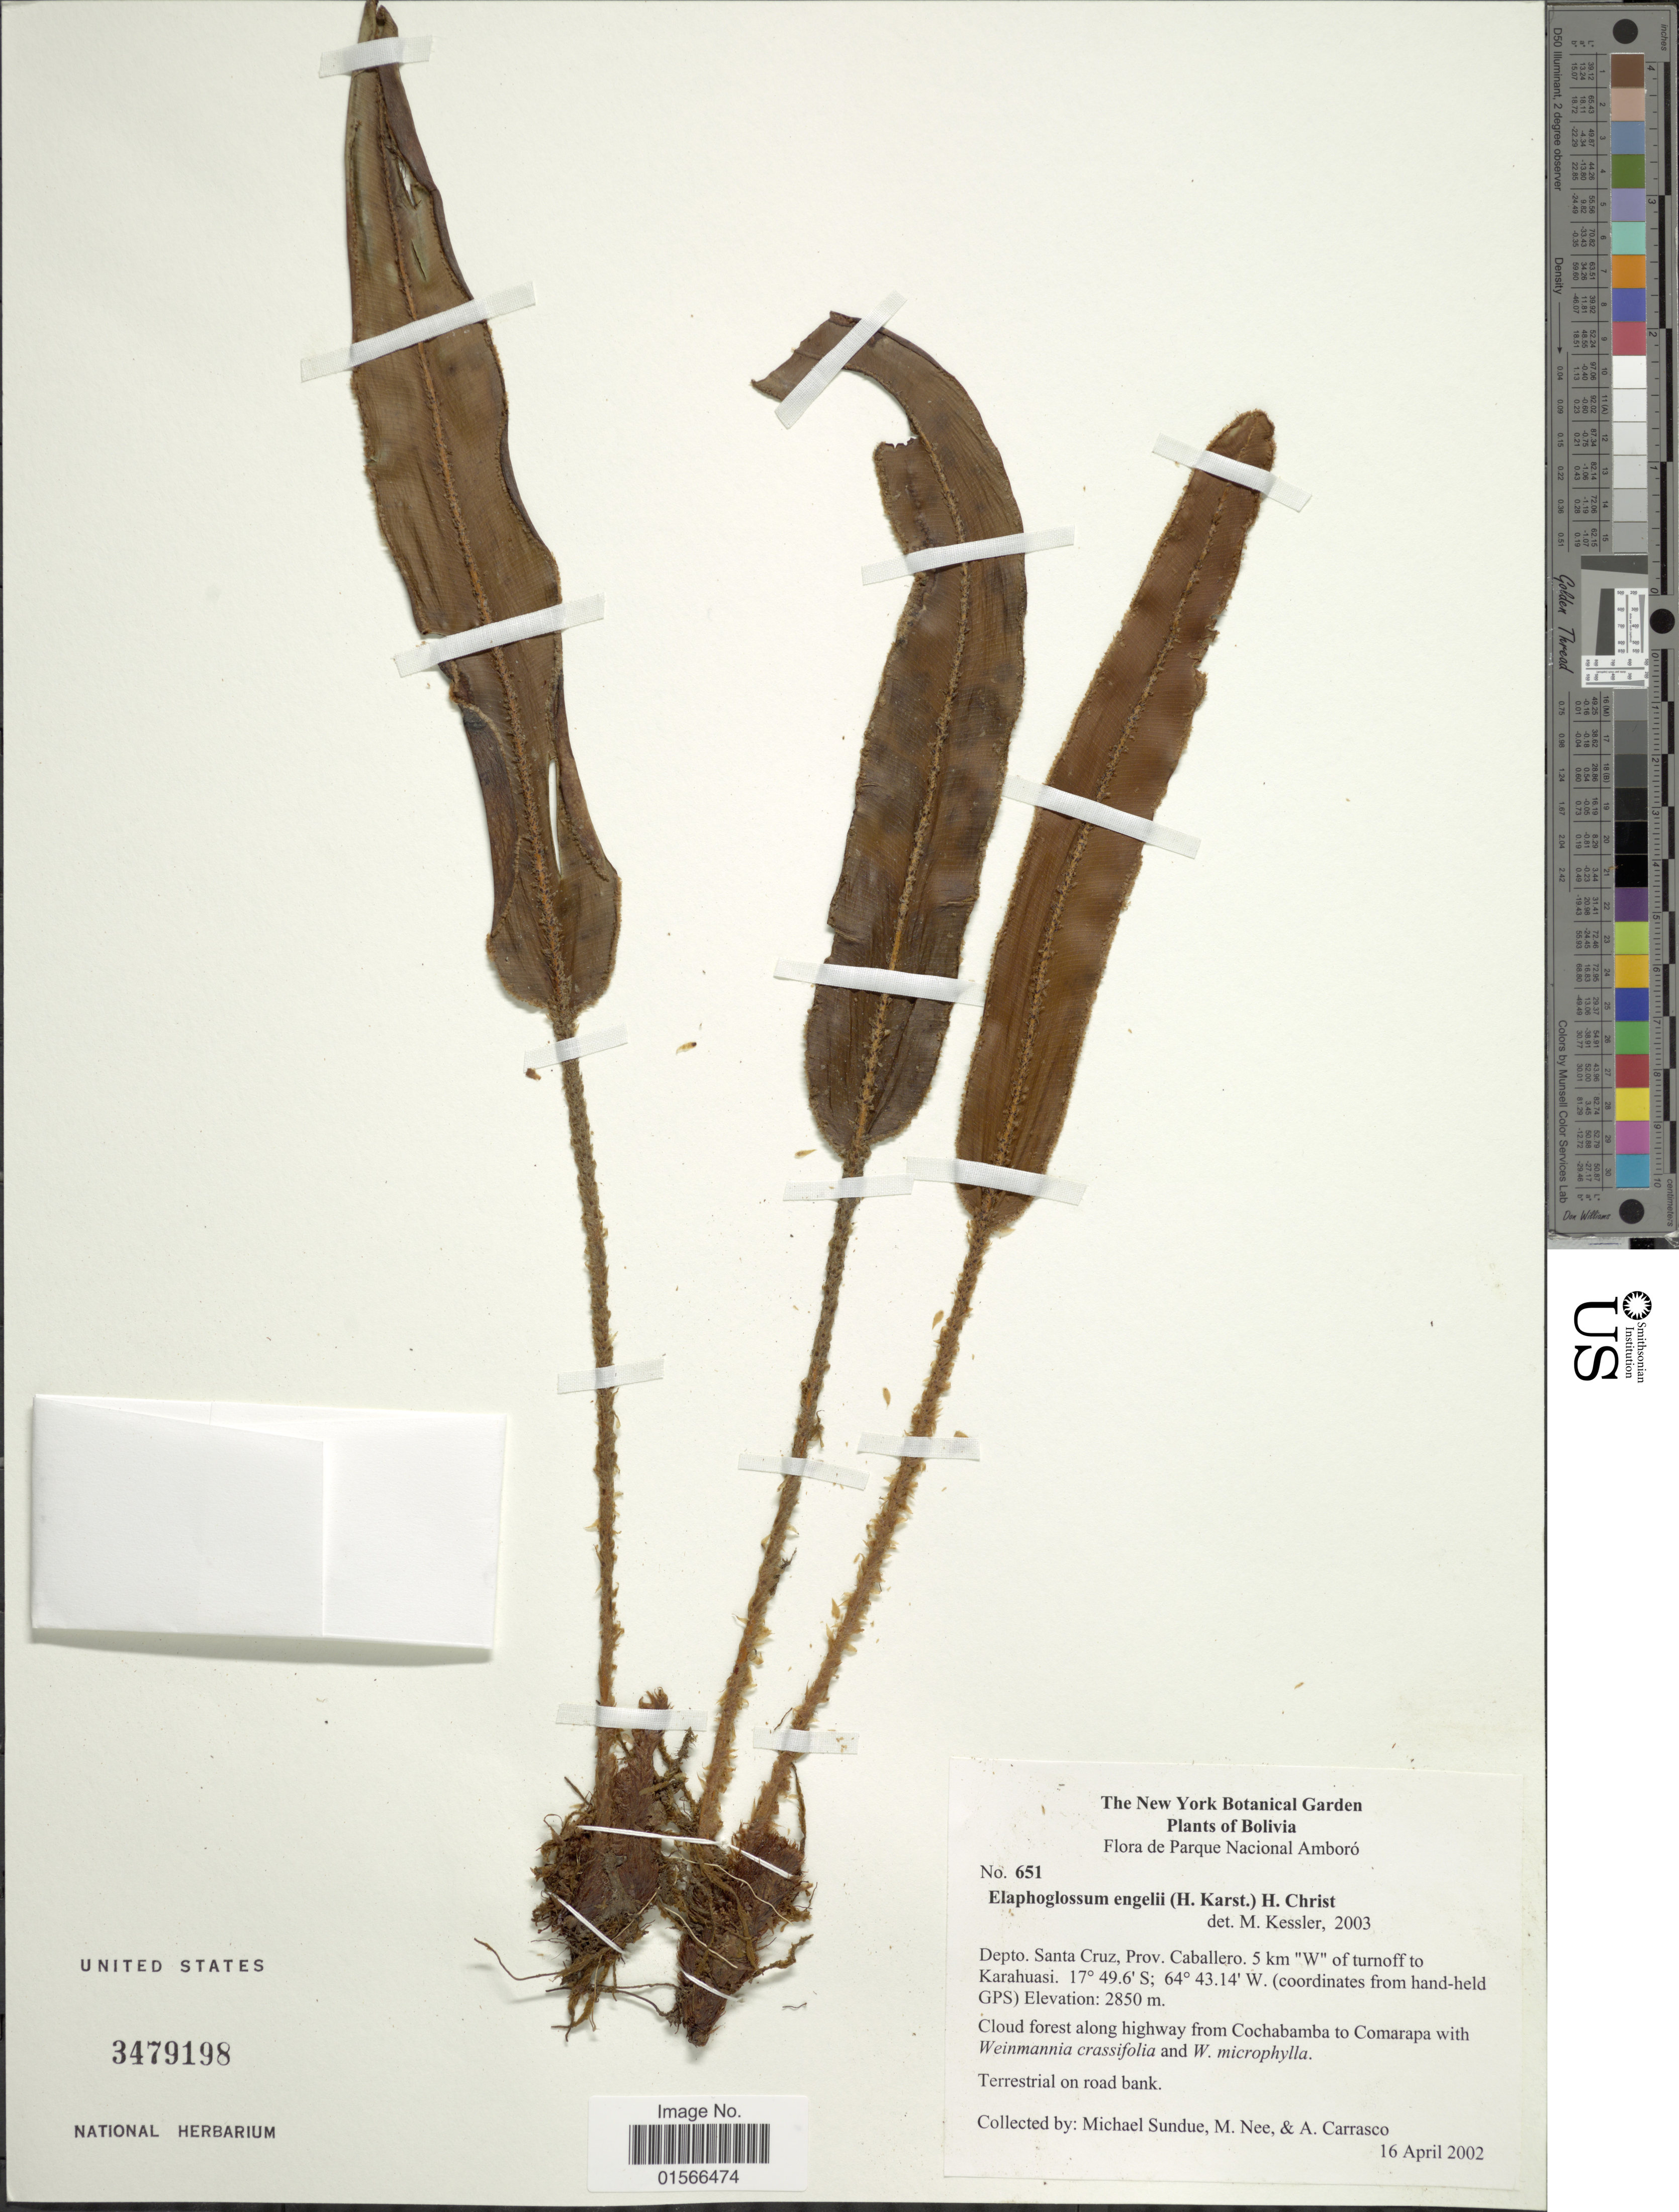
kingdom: Plantae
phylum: Tracheophyta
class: Polypodiopsida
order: Polypodiales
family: Dryopteridaceae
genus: Elaphoglossum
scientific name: Elaphoglossum glabrescens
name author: A. Vasco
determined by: Vasco, A.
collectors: M. Sundue, M. Nee & A. Carrasco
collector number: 651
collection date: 2002-04-16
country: Bolivia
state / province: Santa Cruz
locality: Depto. Santa Cruz, Prov. Caballero. 5 km 'W' of turnoff to Karahuasi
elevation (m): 2850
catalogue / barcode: US 3479198